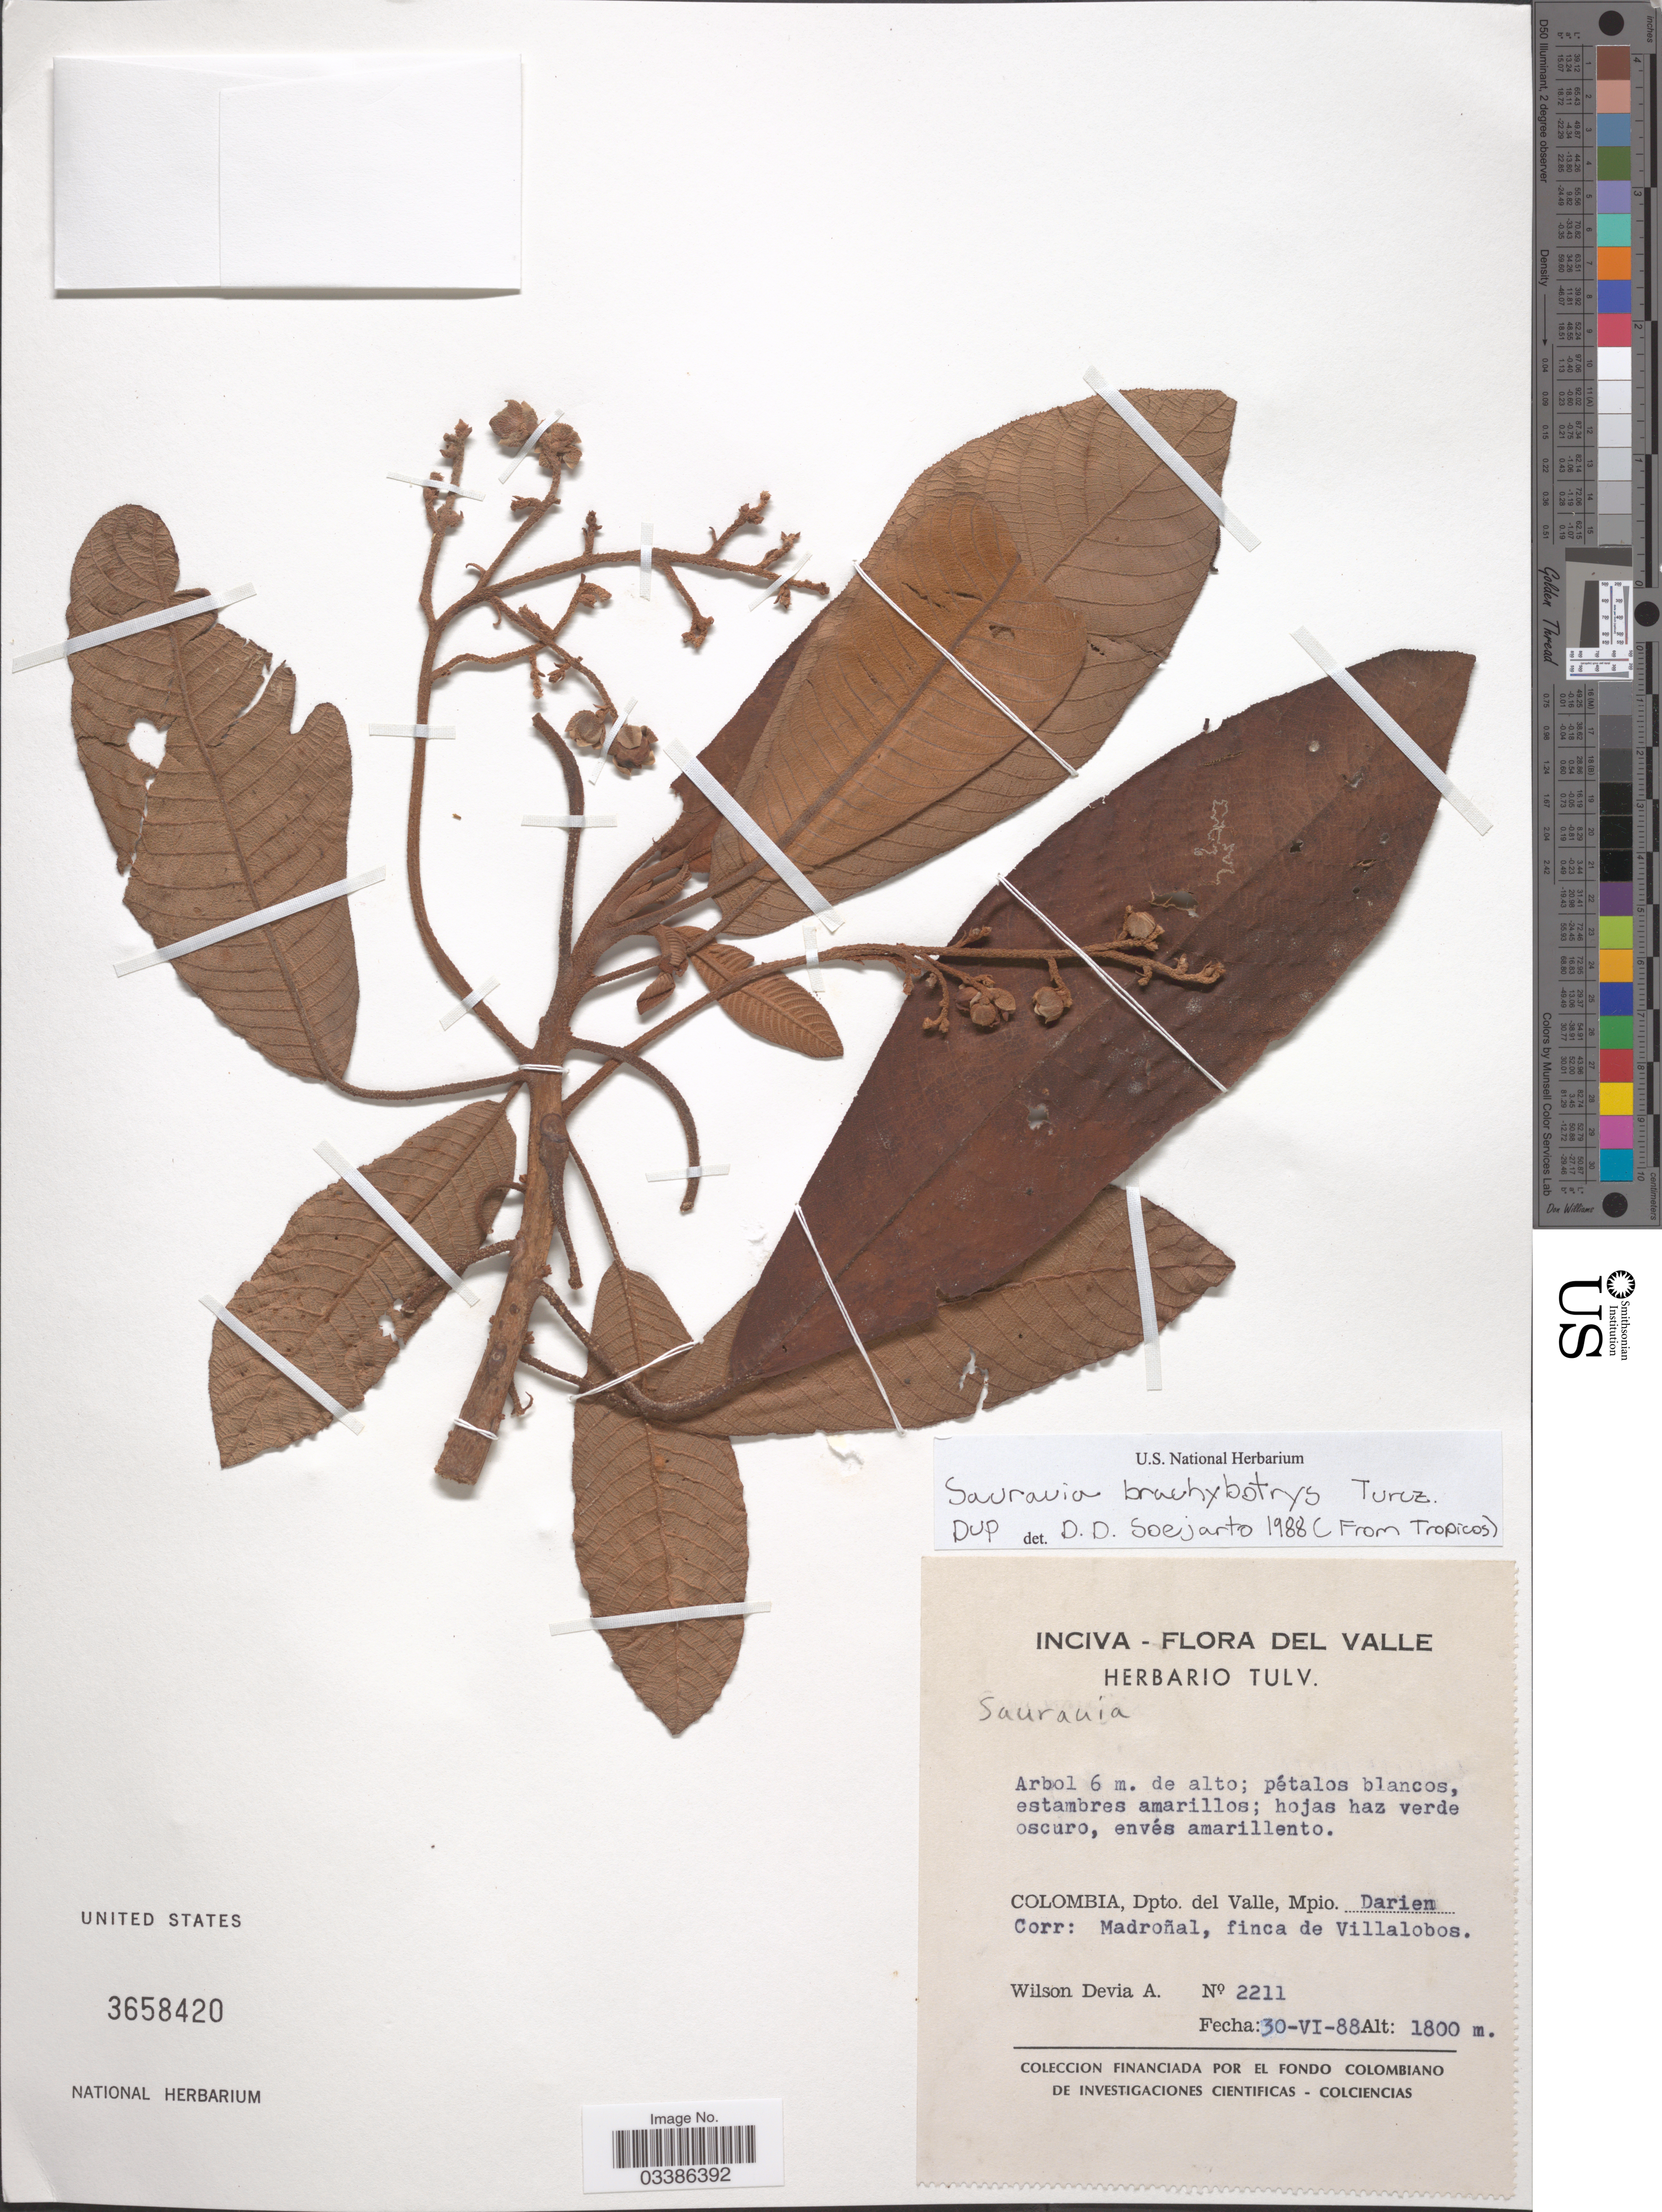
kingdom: Plantae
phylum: Tracheophyta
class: Magnoliopsida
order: Ericales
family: Actinidiaceae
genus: Saurauia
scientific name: Saurauia brachybotrys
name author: Turcz.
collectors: W. Devia A.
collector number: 2211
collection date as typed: Transcribed d/m/y: 30/6/88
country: Colombia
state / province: Valle del Cauca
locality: Dpto. del Valle, Mpio. Darien. Corr: Madroñal, finca de Villalobos.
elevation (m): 1800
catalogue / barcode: US 3658420